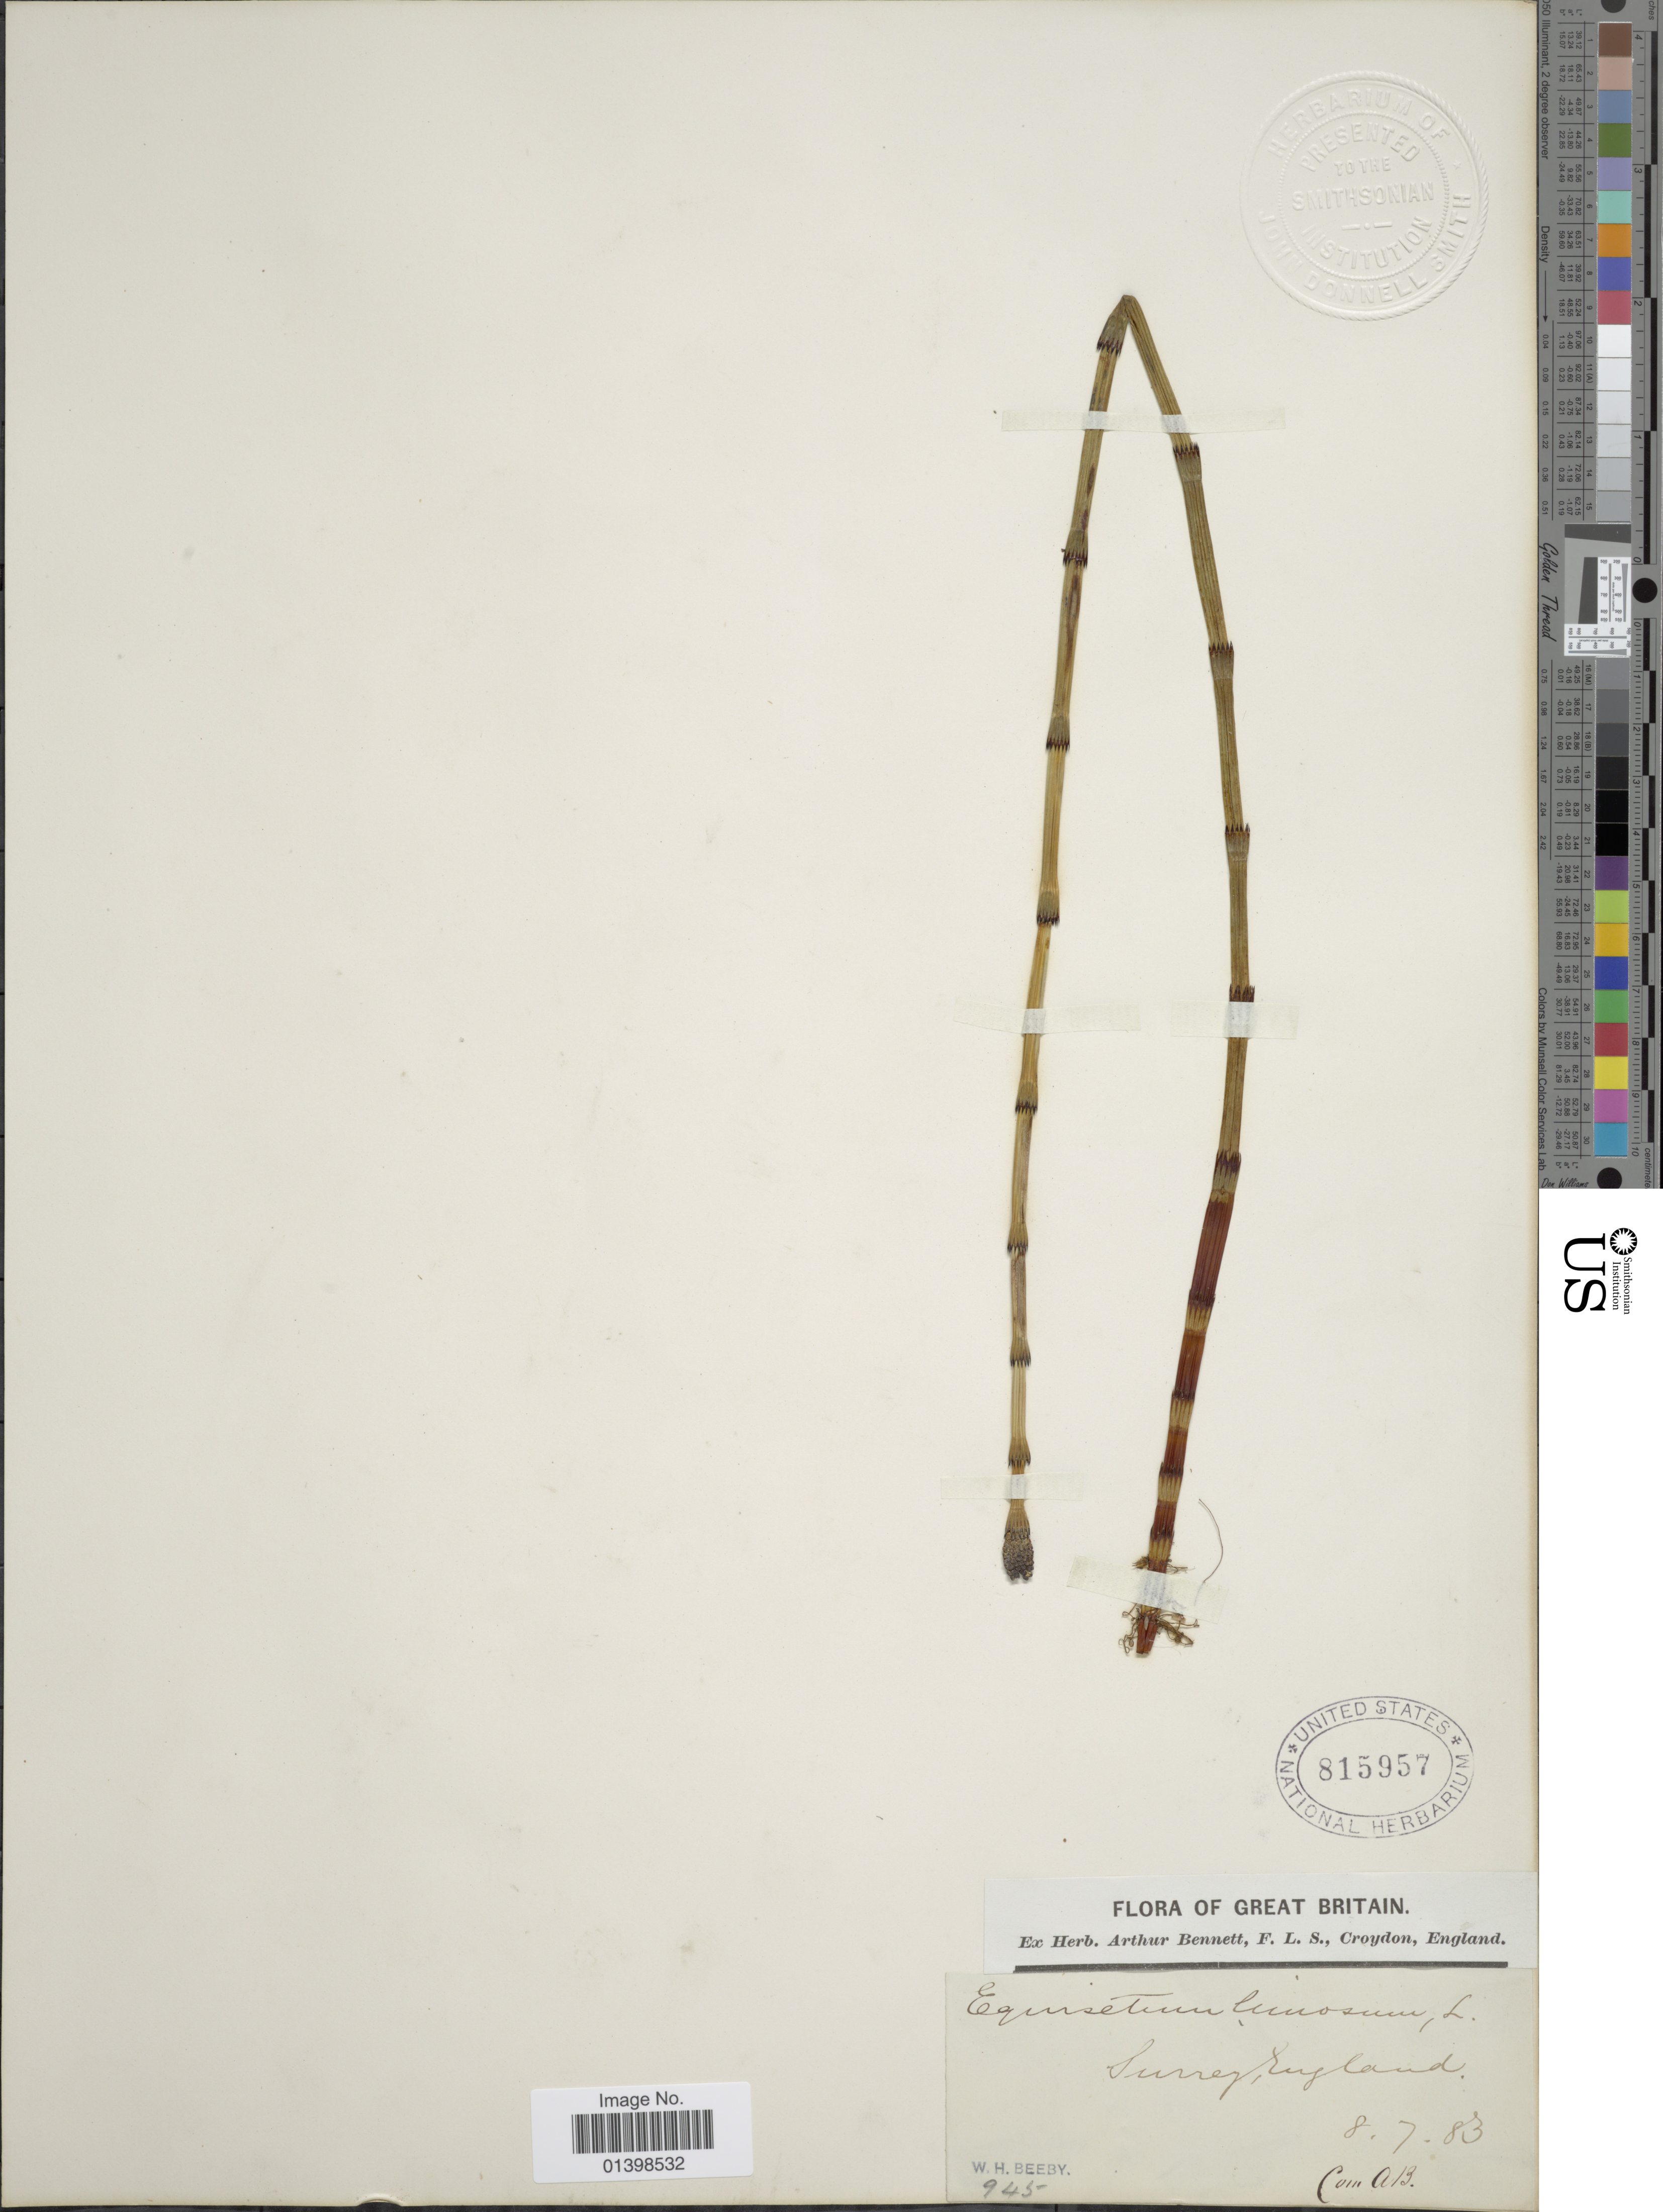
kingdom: Plantae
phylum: Tracheophyta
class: Polypodiopsida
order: Equisetales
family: Equisetaceae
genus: Equisetum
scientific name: Equisetum fluviatile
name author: L.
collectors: W. Beeby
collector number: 945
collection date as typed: Transcribed d/m/y: 8/7/83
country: United Kingdom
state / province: England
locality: Surrey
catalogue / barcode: US 815957